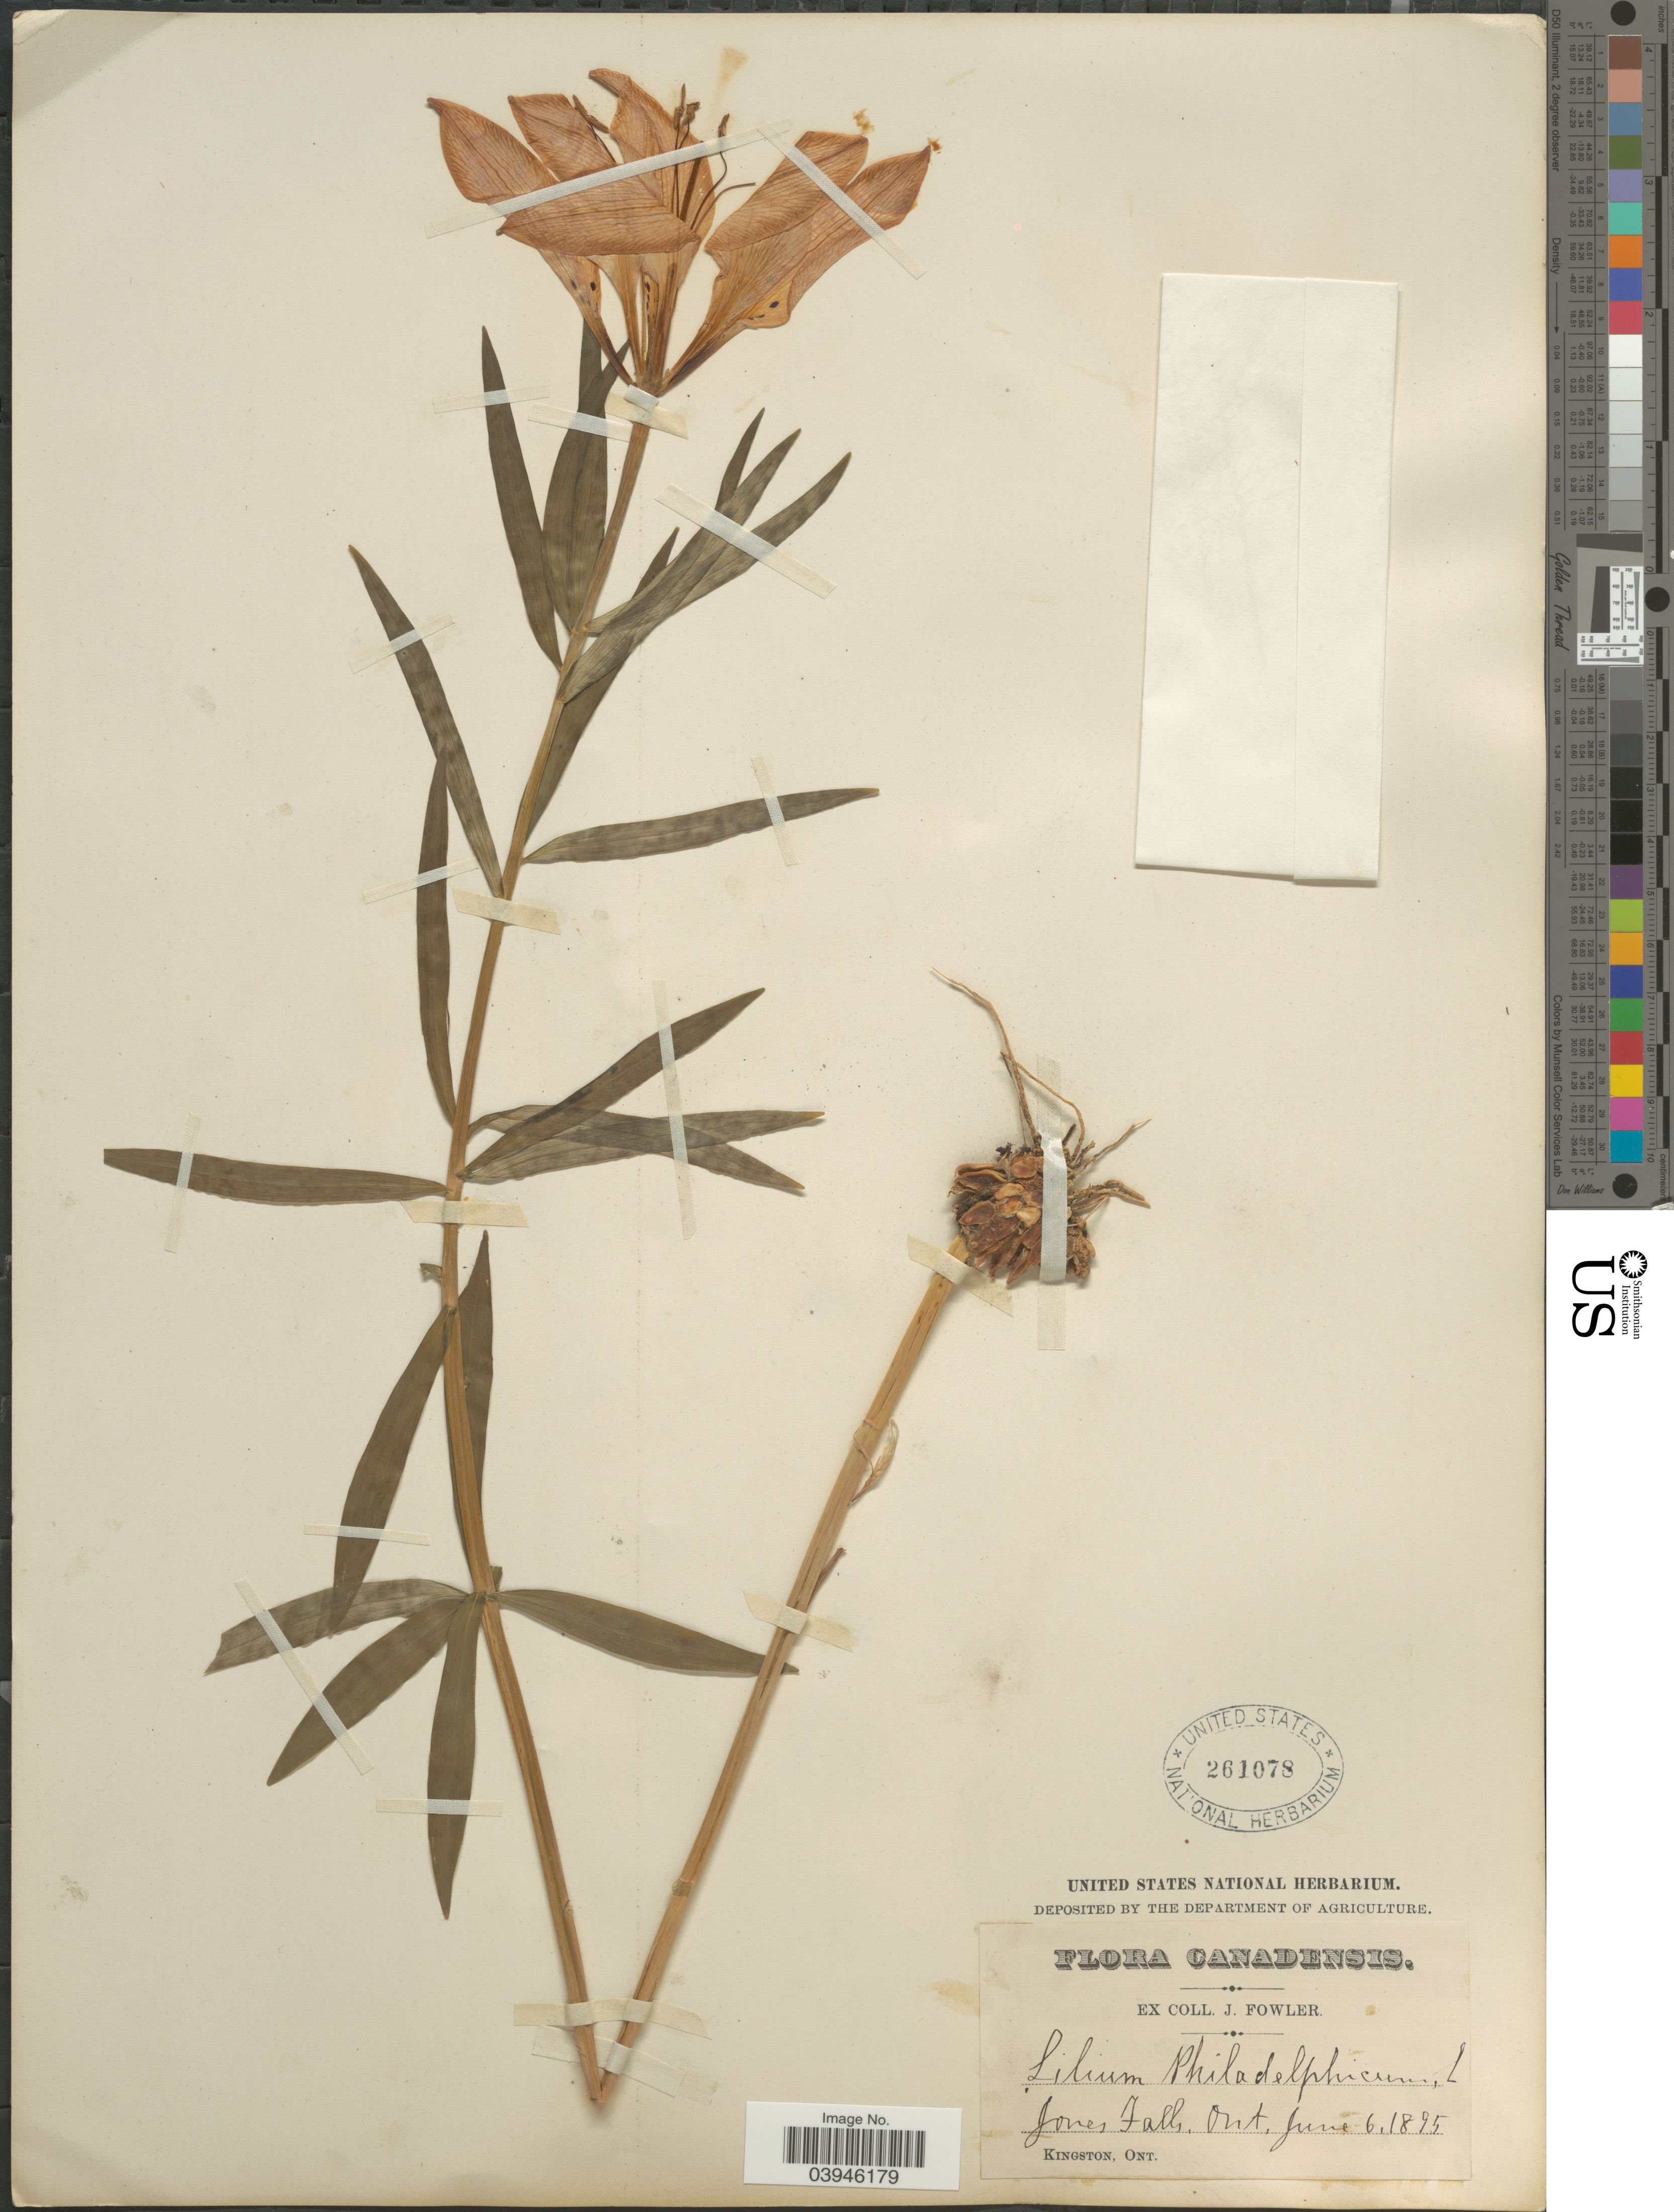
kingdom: Plantae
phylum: Tracheophyta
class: Liliopsida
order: Liliales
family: Liliaceae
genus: Lilium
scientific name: Lilium philadelphicum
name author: L.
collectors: J. Fowler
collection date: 1895-06-06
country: Canada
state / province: Ontario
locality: Jones Falls.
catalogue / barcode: US 261078